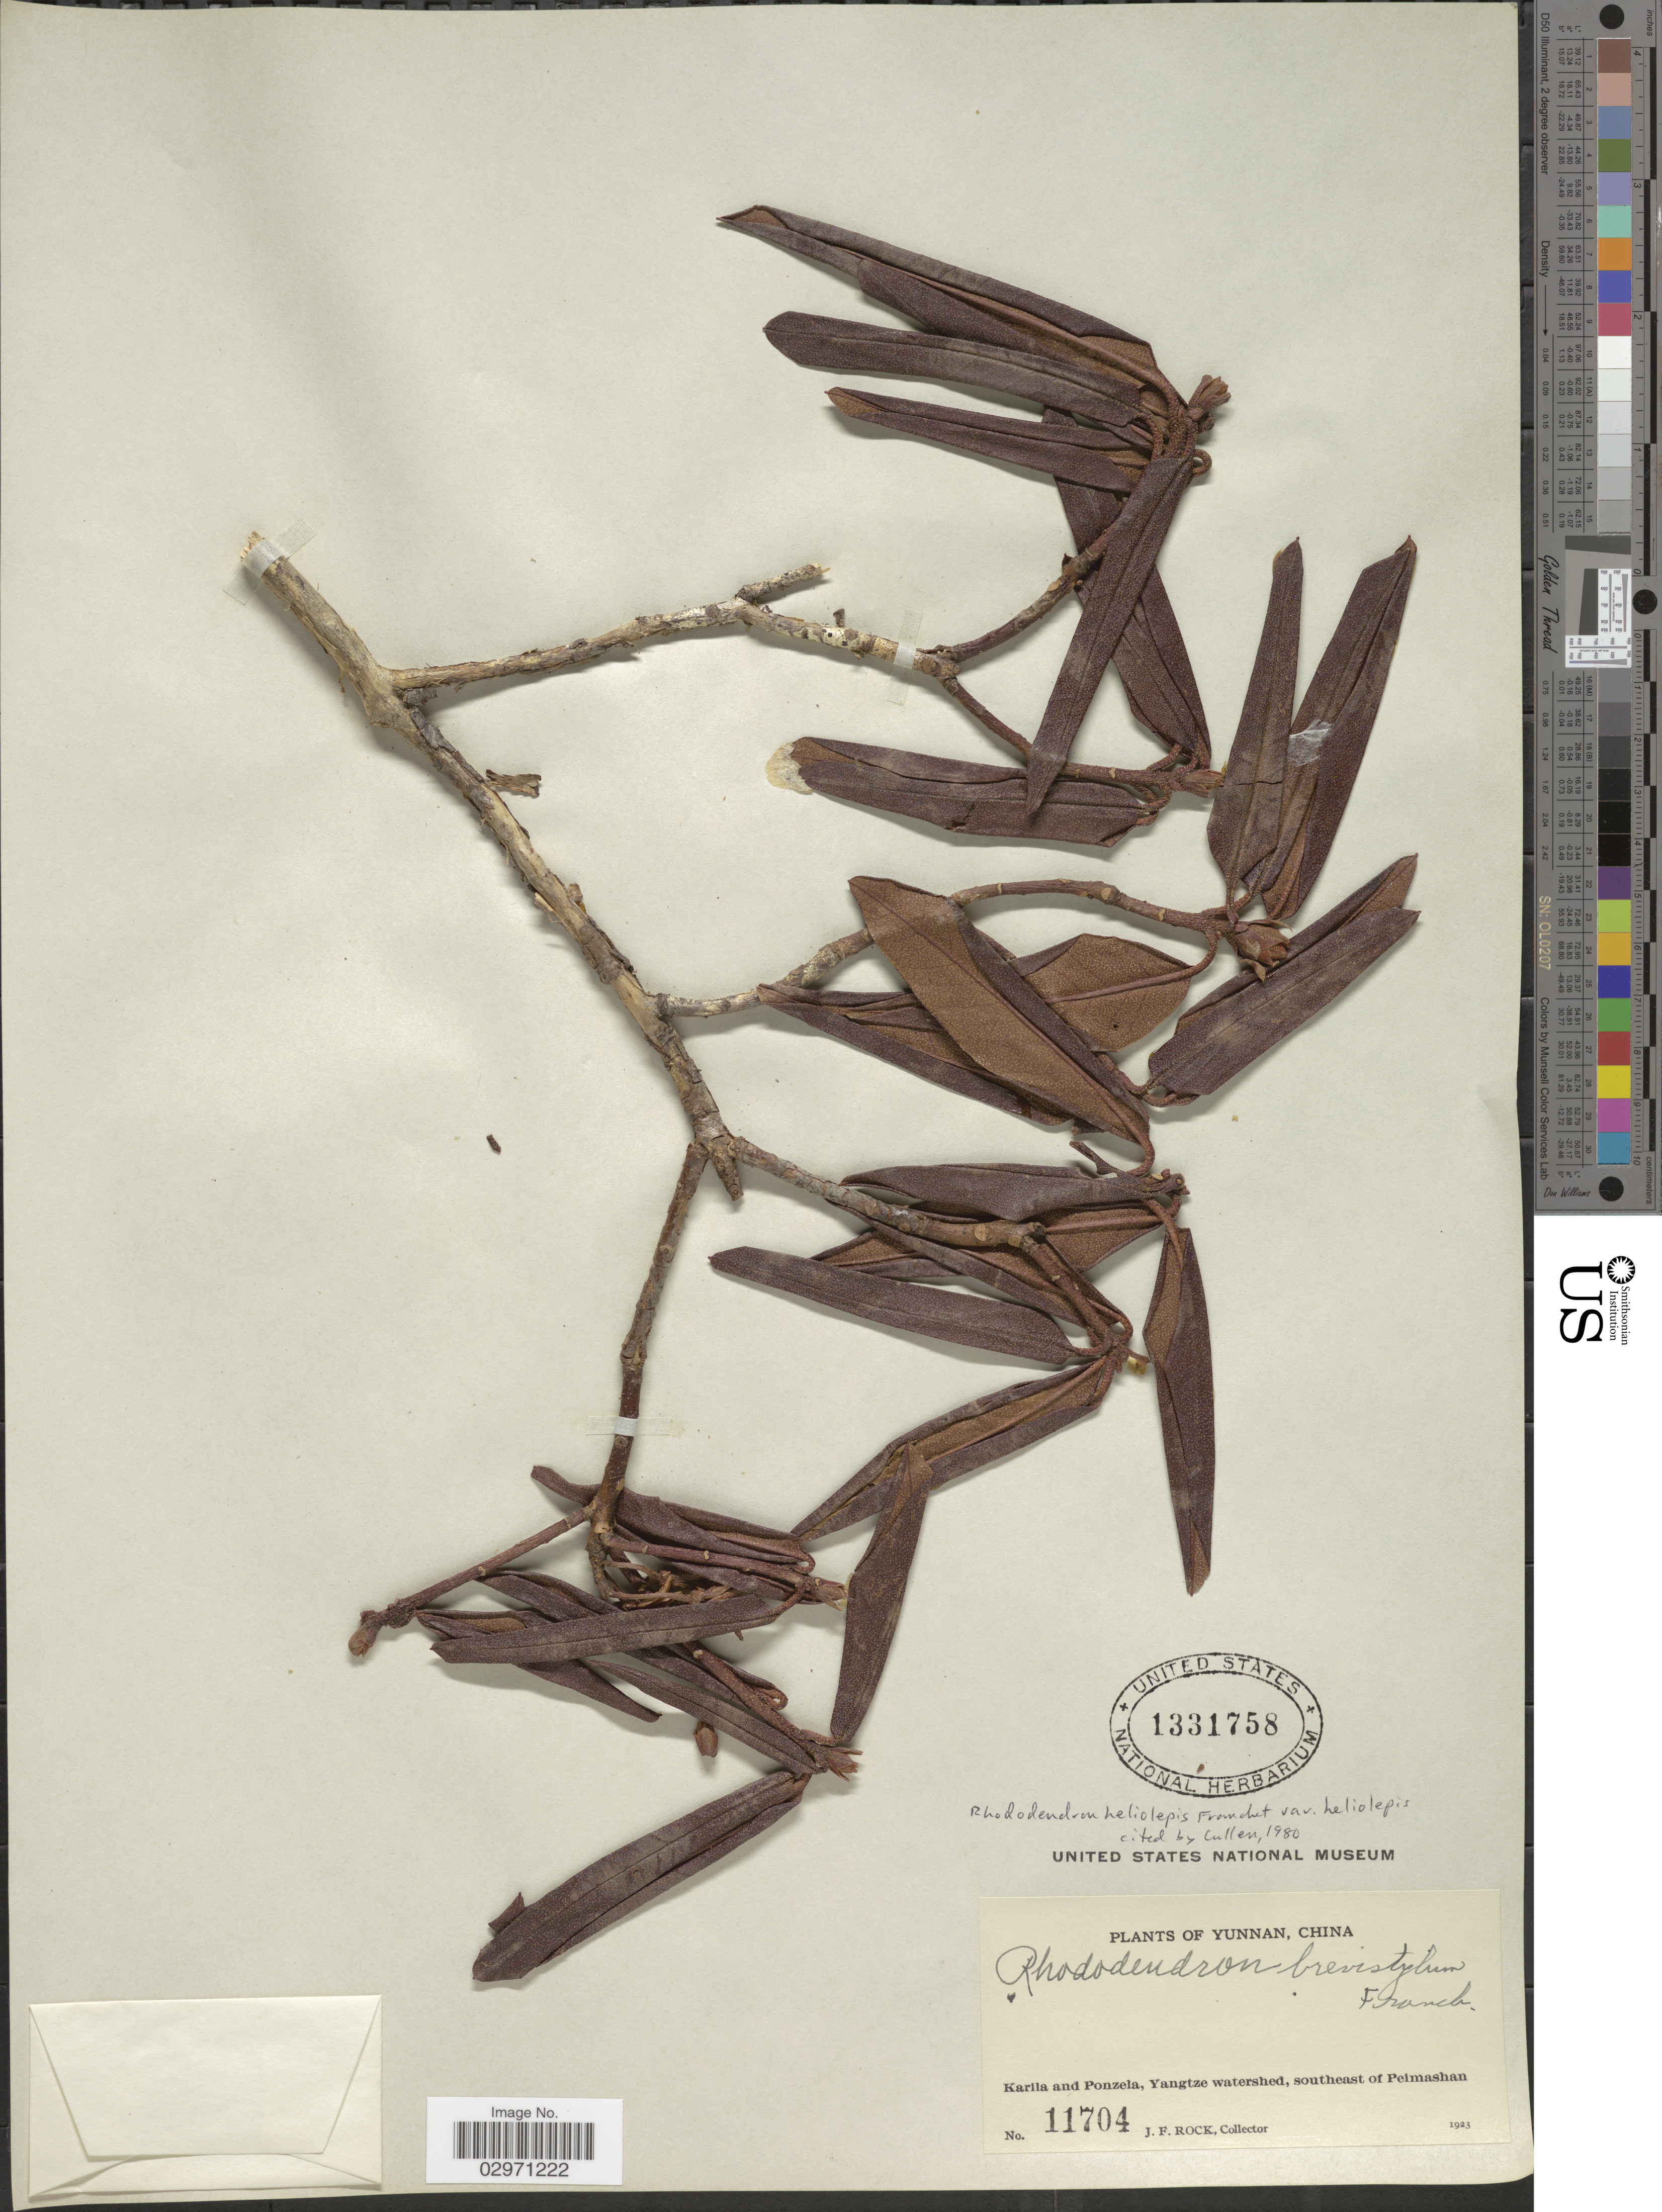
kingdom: Plantae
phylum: Tracheophyta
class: Magnoliopsida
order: Ericales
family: Ericaceae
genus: Rhododendron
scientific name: Rhododendron heliolepis var. heliolepis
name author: Franch.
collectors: J. Rock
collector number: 11704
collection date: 1923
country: China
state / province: Yunnan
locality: Karila and Ponzela, Yangtze watershed, southeast of Peimashan.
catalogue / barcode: US 1331758